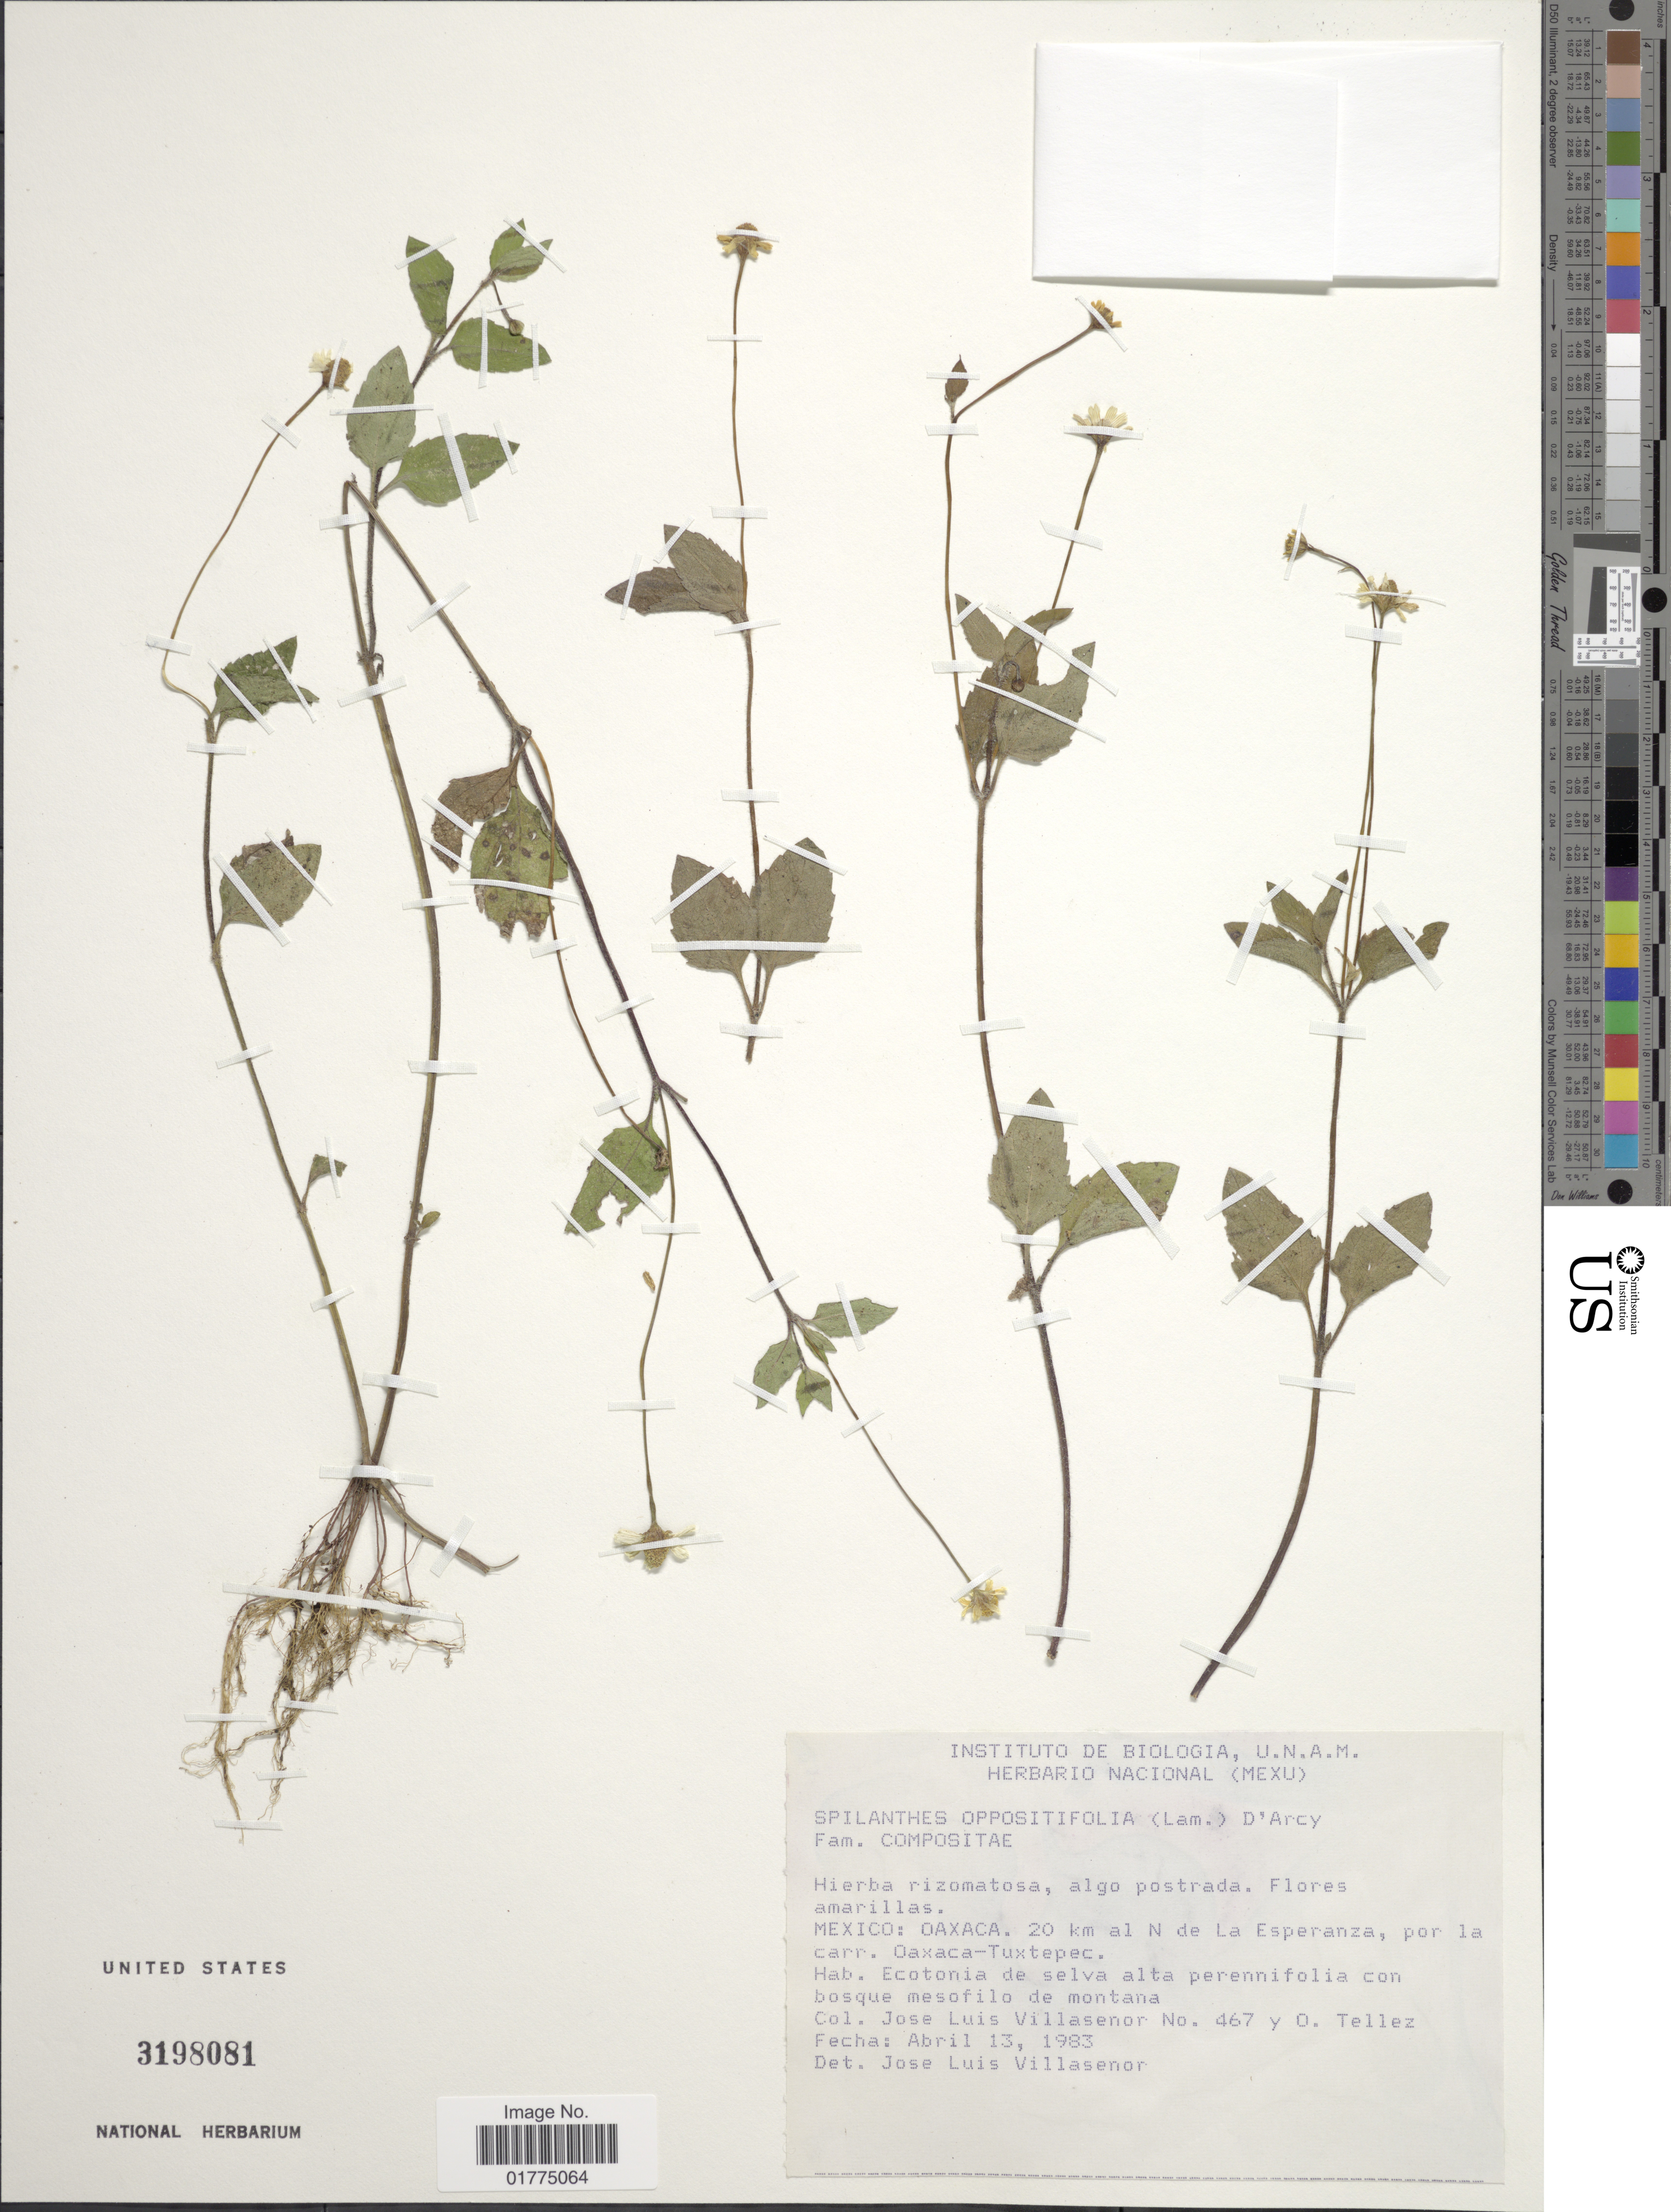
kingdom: Plantae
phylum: Tracheophyta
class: Magnoliopsida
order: Asterales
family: Asteraceae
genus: Acmella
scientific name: Acmella repens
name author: (Walter) Rich.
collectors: J. L. Villasenor & O. Tellez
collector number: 467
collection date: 1983-04-13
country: Mexico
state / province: Oaxaca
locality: Mexico: Oaxaca. 20 km al N de La Esperanza, por la carr. Oaxaca - Tuxtepec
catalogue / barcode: US 3198081